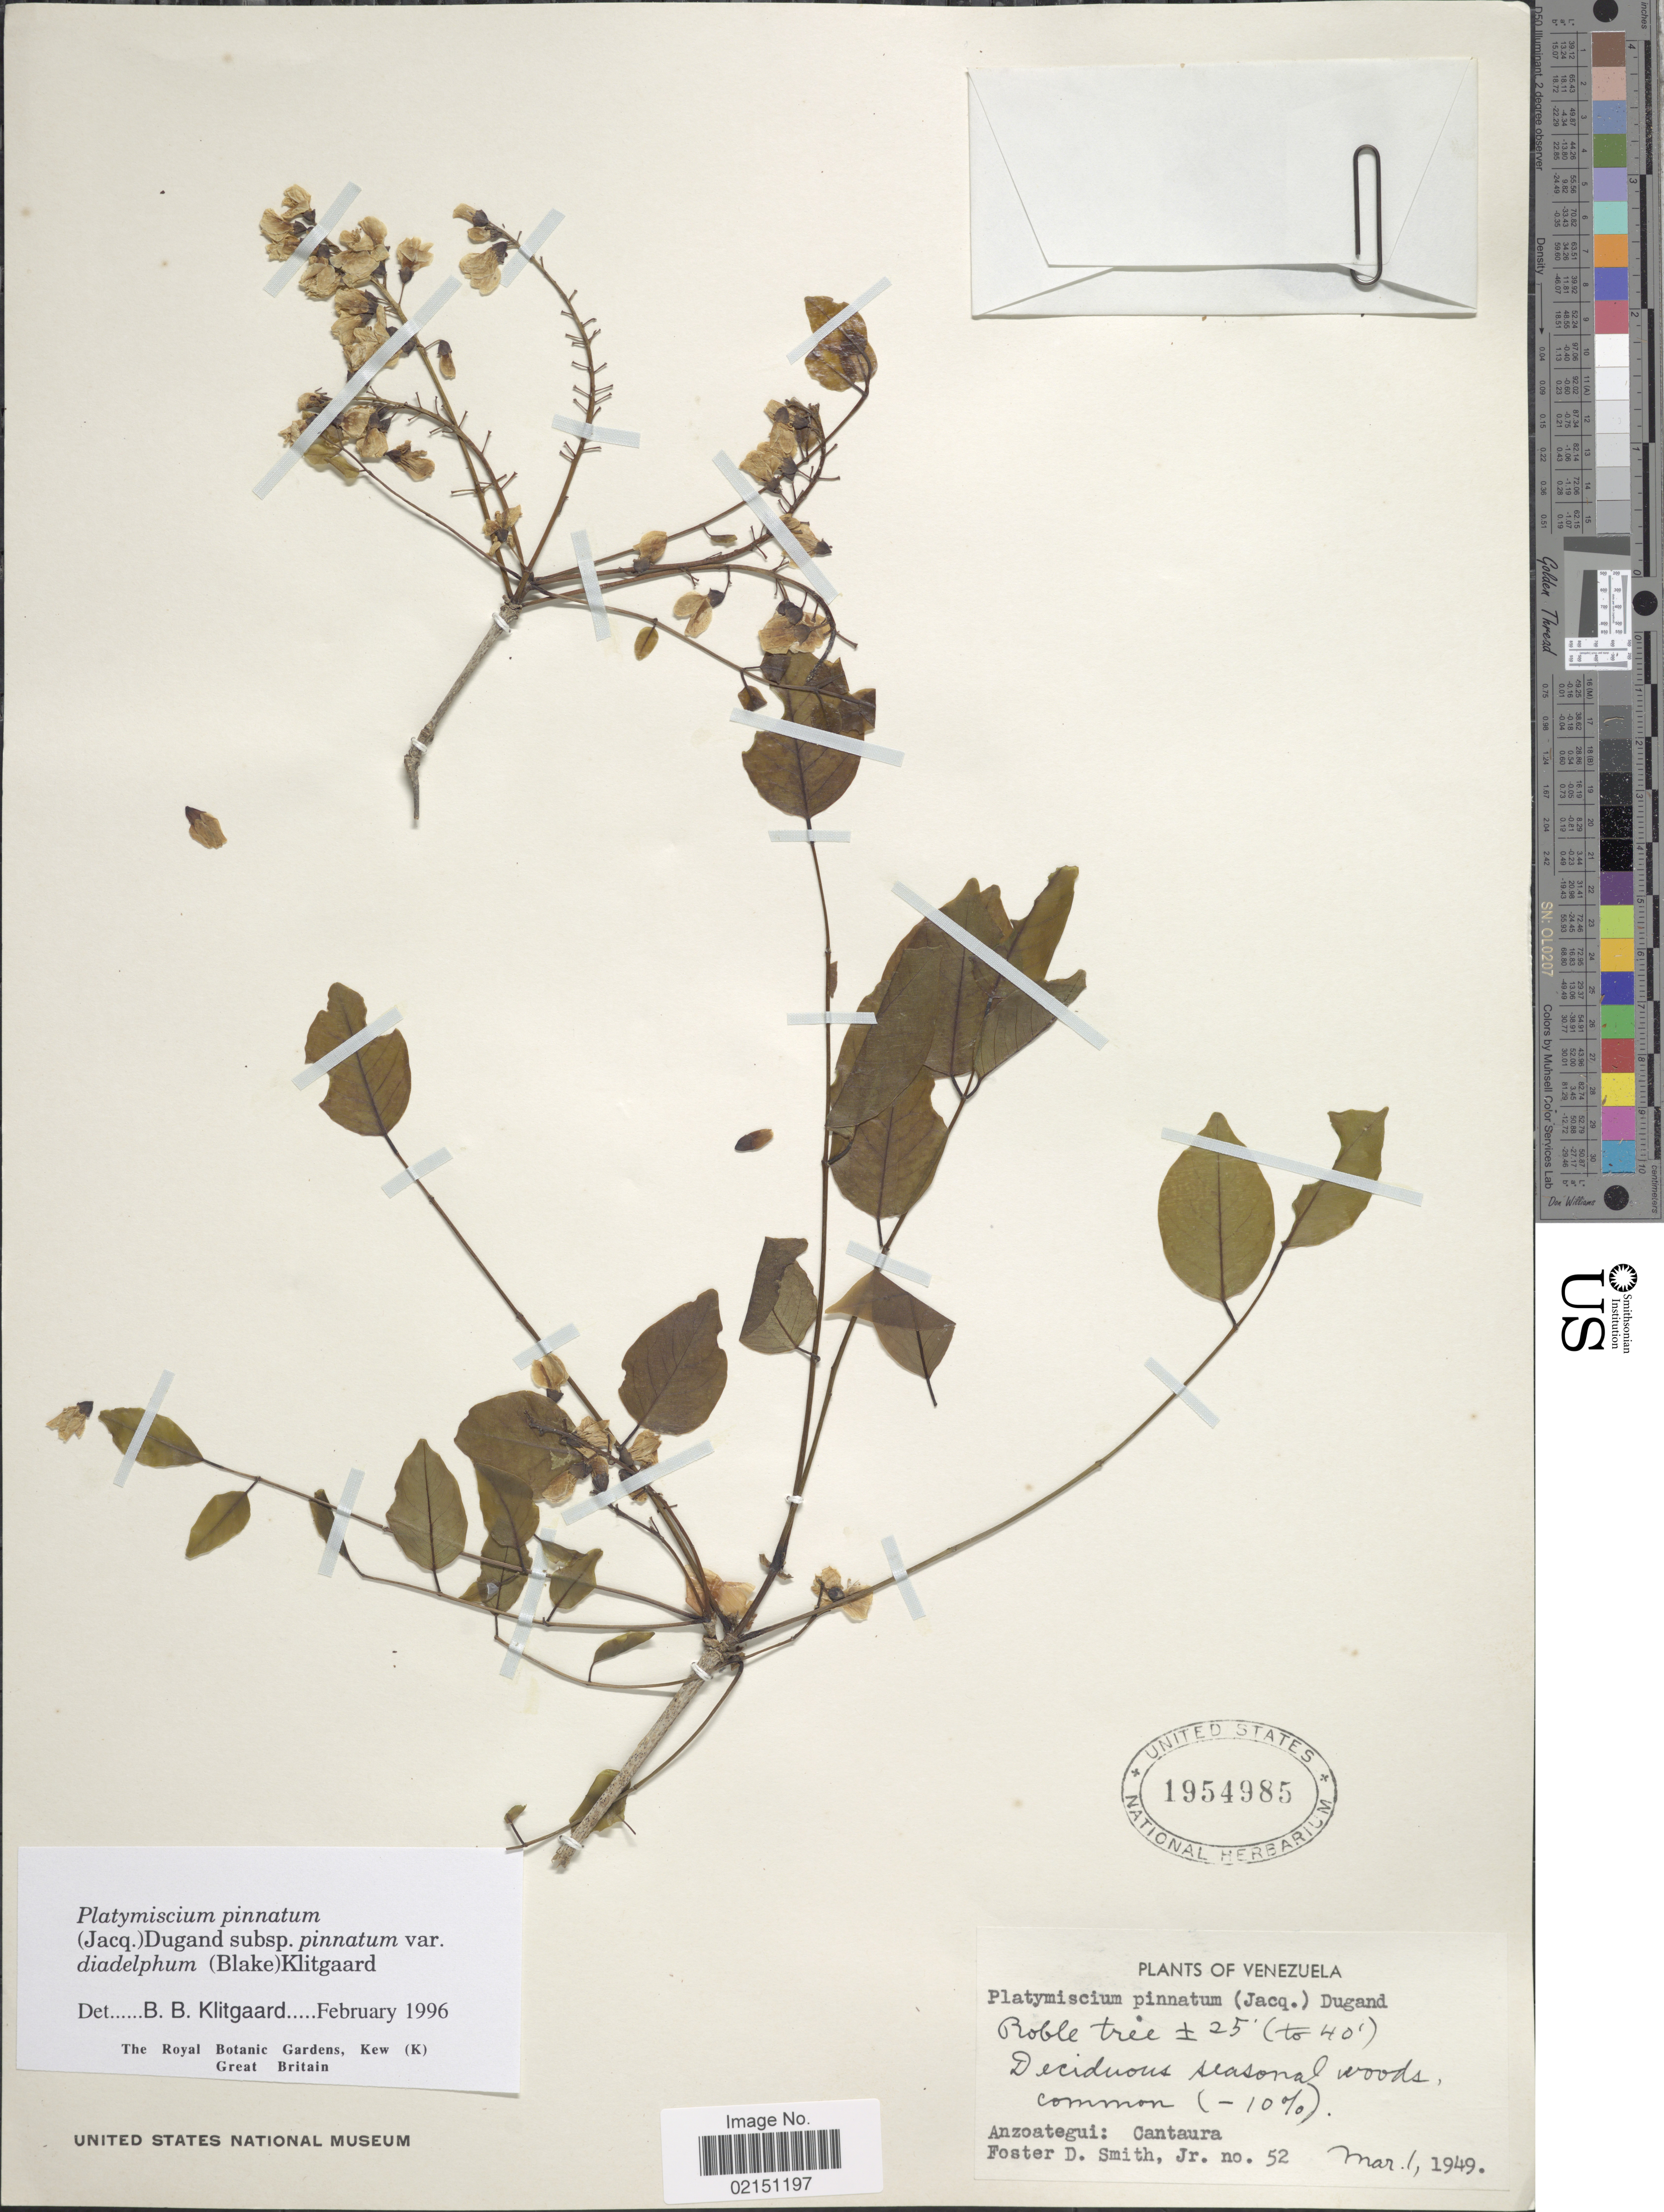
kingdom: Plantae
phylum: Tracheophyta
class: Magnoliopsida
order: Fabales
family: Fabaceae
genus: Platymiscium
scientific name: Platymiscium pinnatum var. diadelphum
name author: (S.F. Blake) Klitg.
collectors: F. Smith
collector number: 52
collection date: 1949-03-01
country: Venezuela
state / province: Anzoategui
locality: Cantaura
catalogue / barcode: US 1954985